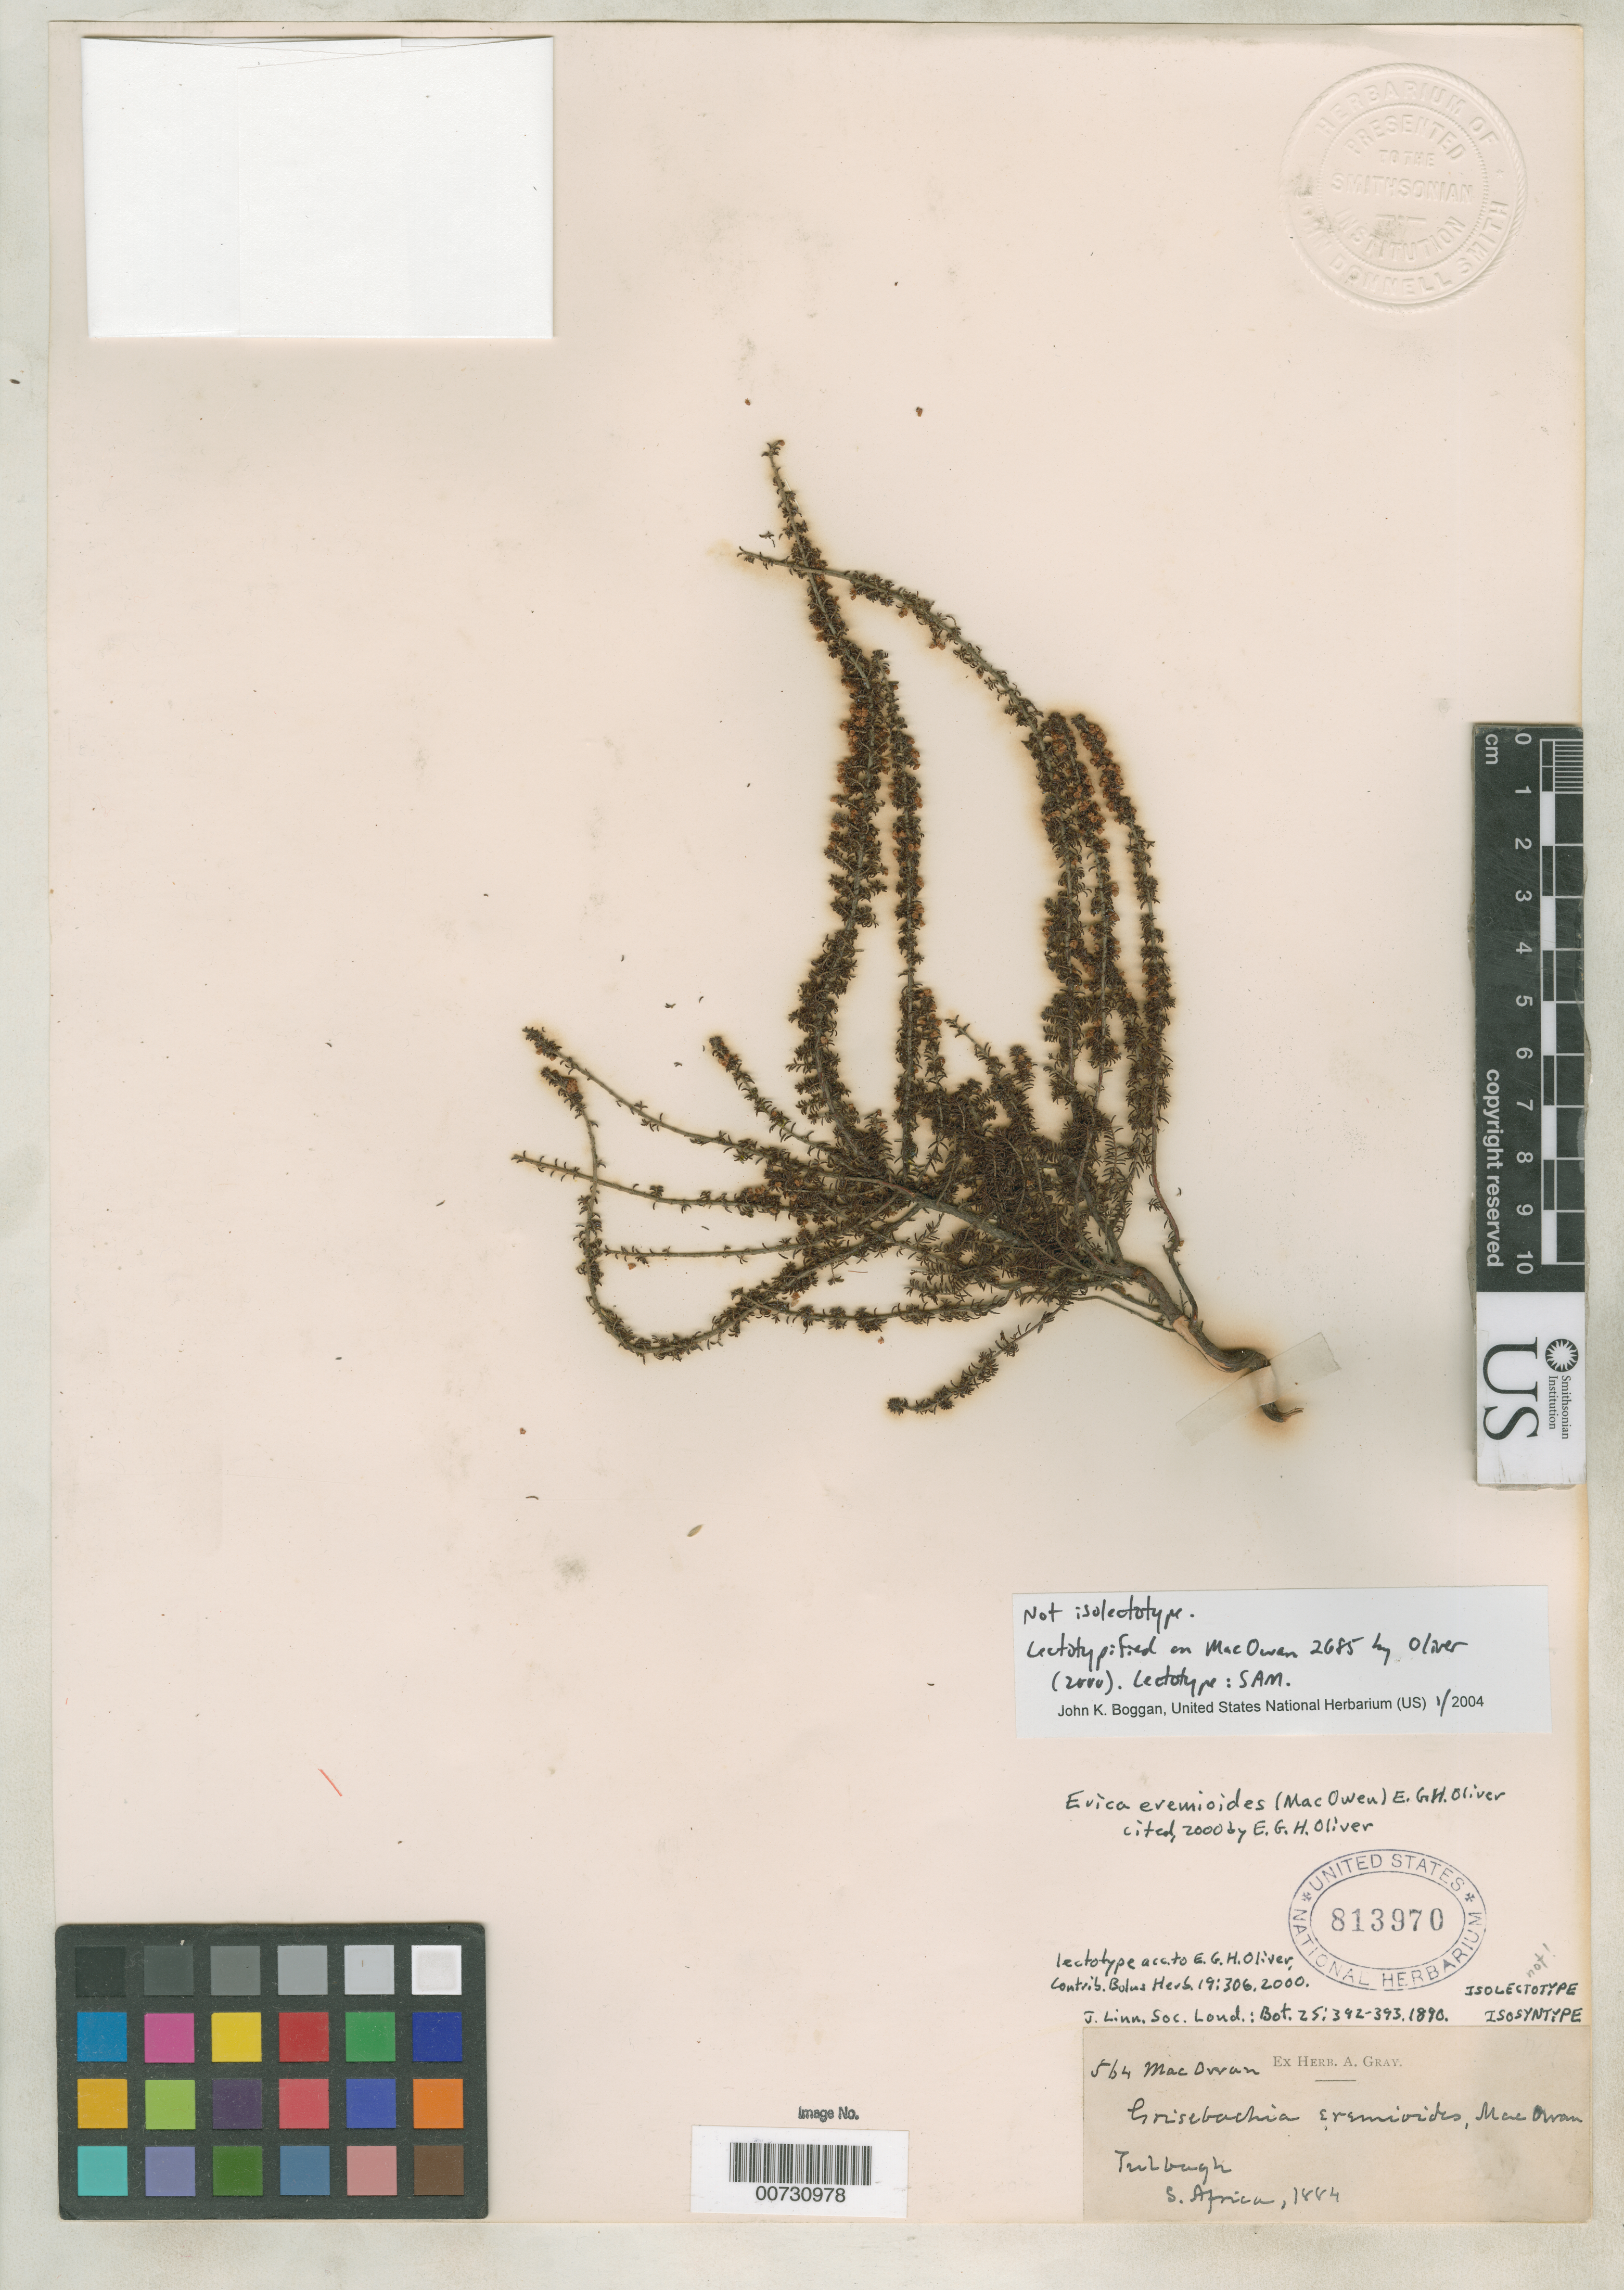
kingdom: Plantae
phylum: Tracheophyta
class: Magnoliopsida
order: Ericales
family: Ericaceae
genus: Grisebachia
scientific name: Grisebachia eremioides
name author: MacOwan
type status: Isosyntype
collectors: P. MacOwan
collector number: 564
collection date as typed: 1884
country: South Africa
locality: Tulbagh.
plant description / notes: Collection (but not US sheet) cited 2000 by E.G.H. Oliver, Contr. Bolus Herb. 19.; MacOwan sub Herb. Norm. 564, fide Oliver (2000). Lectotypified by Oliver (2000) on MacOwan 2685 (lectotype: SAM).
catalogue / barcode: US 813970